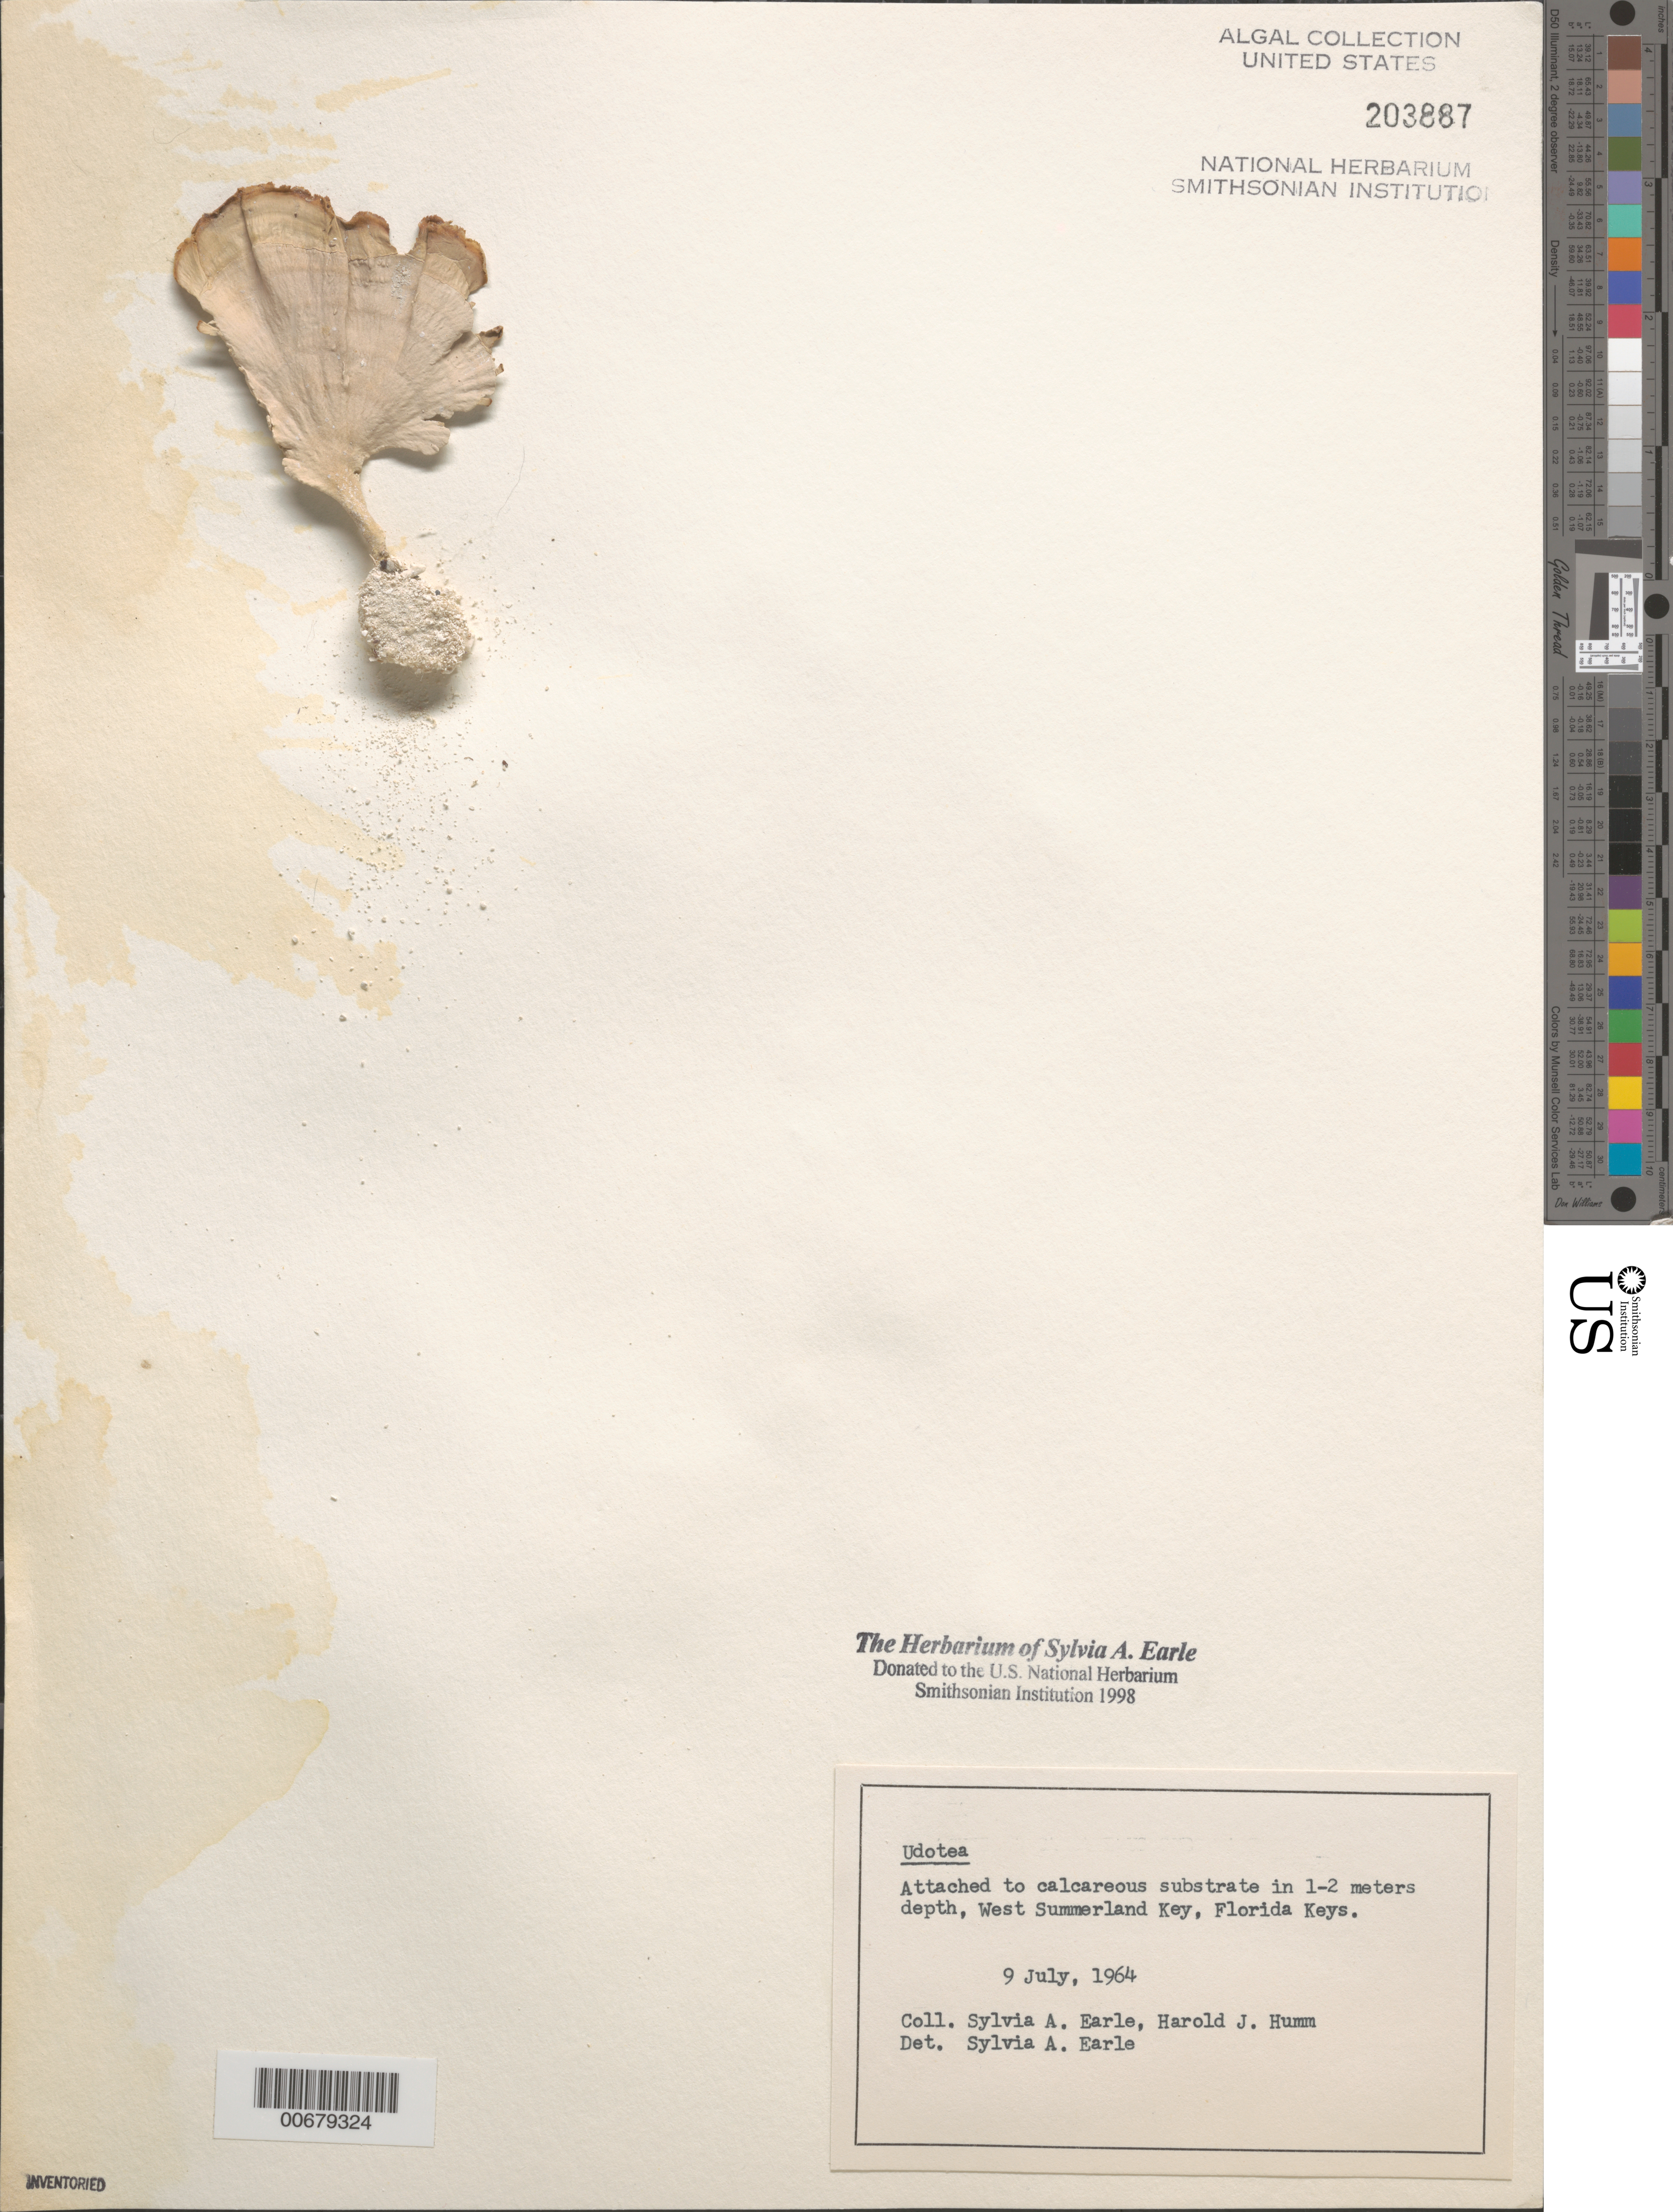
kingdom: Plantae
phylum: Chlorophyta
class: Ulvophyceae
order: Bryopsidales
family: Udoteaceae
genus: Udotea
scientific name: Udotea sp.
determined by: Earle, S. A.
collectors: S. A. Earle & H. J. Humm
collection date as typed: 09 Jul 1964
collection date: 1964-07-09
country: United States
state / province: Florida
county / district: Monroe County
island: West Summerland Key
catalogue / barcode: US 203887